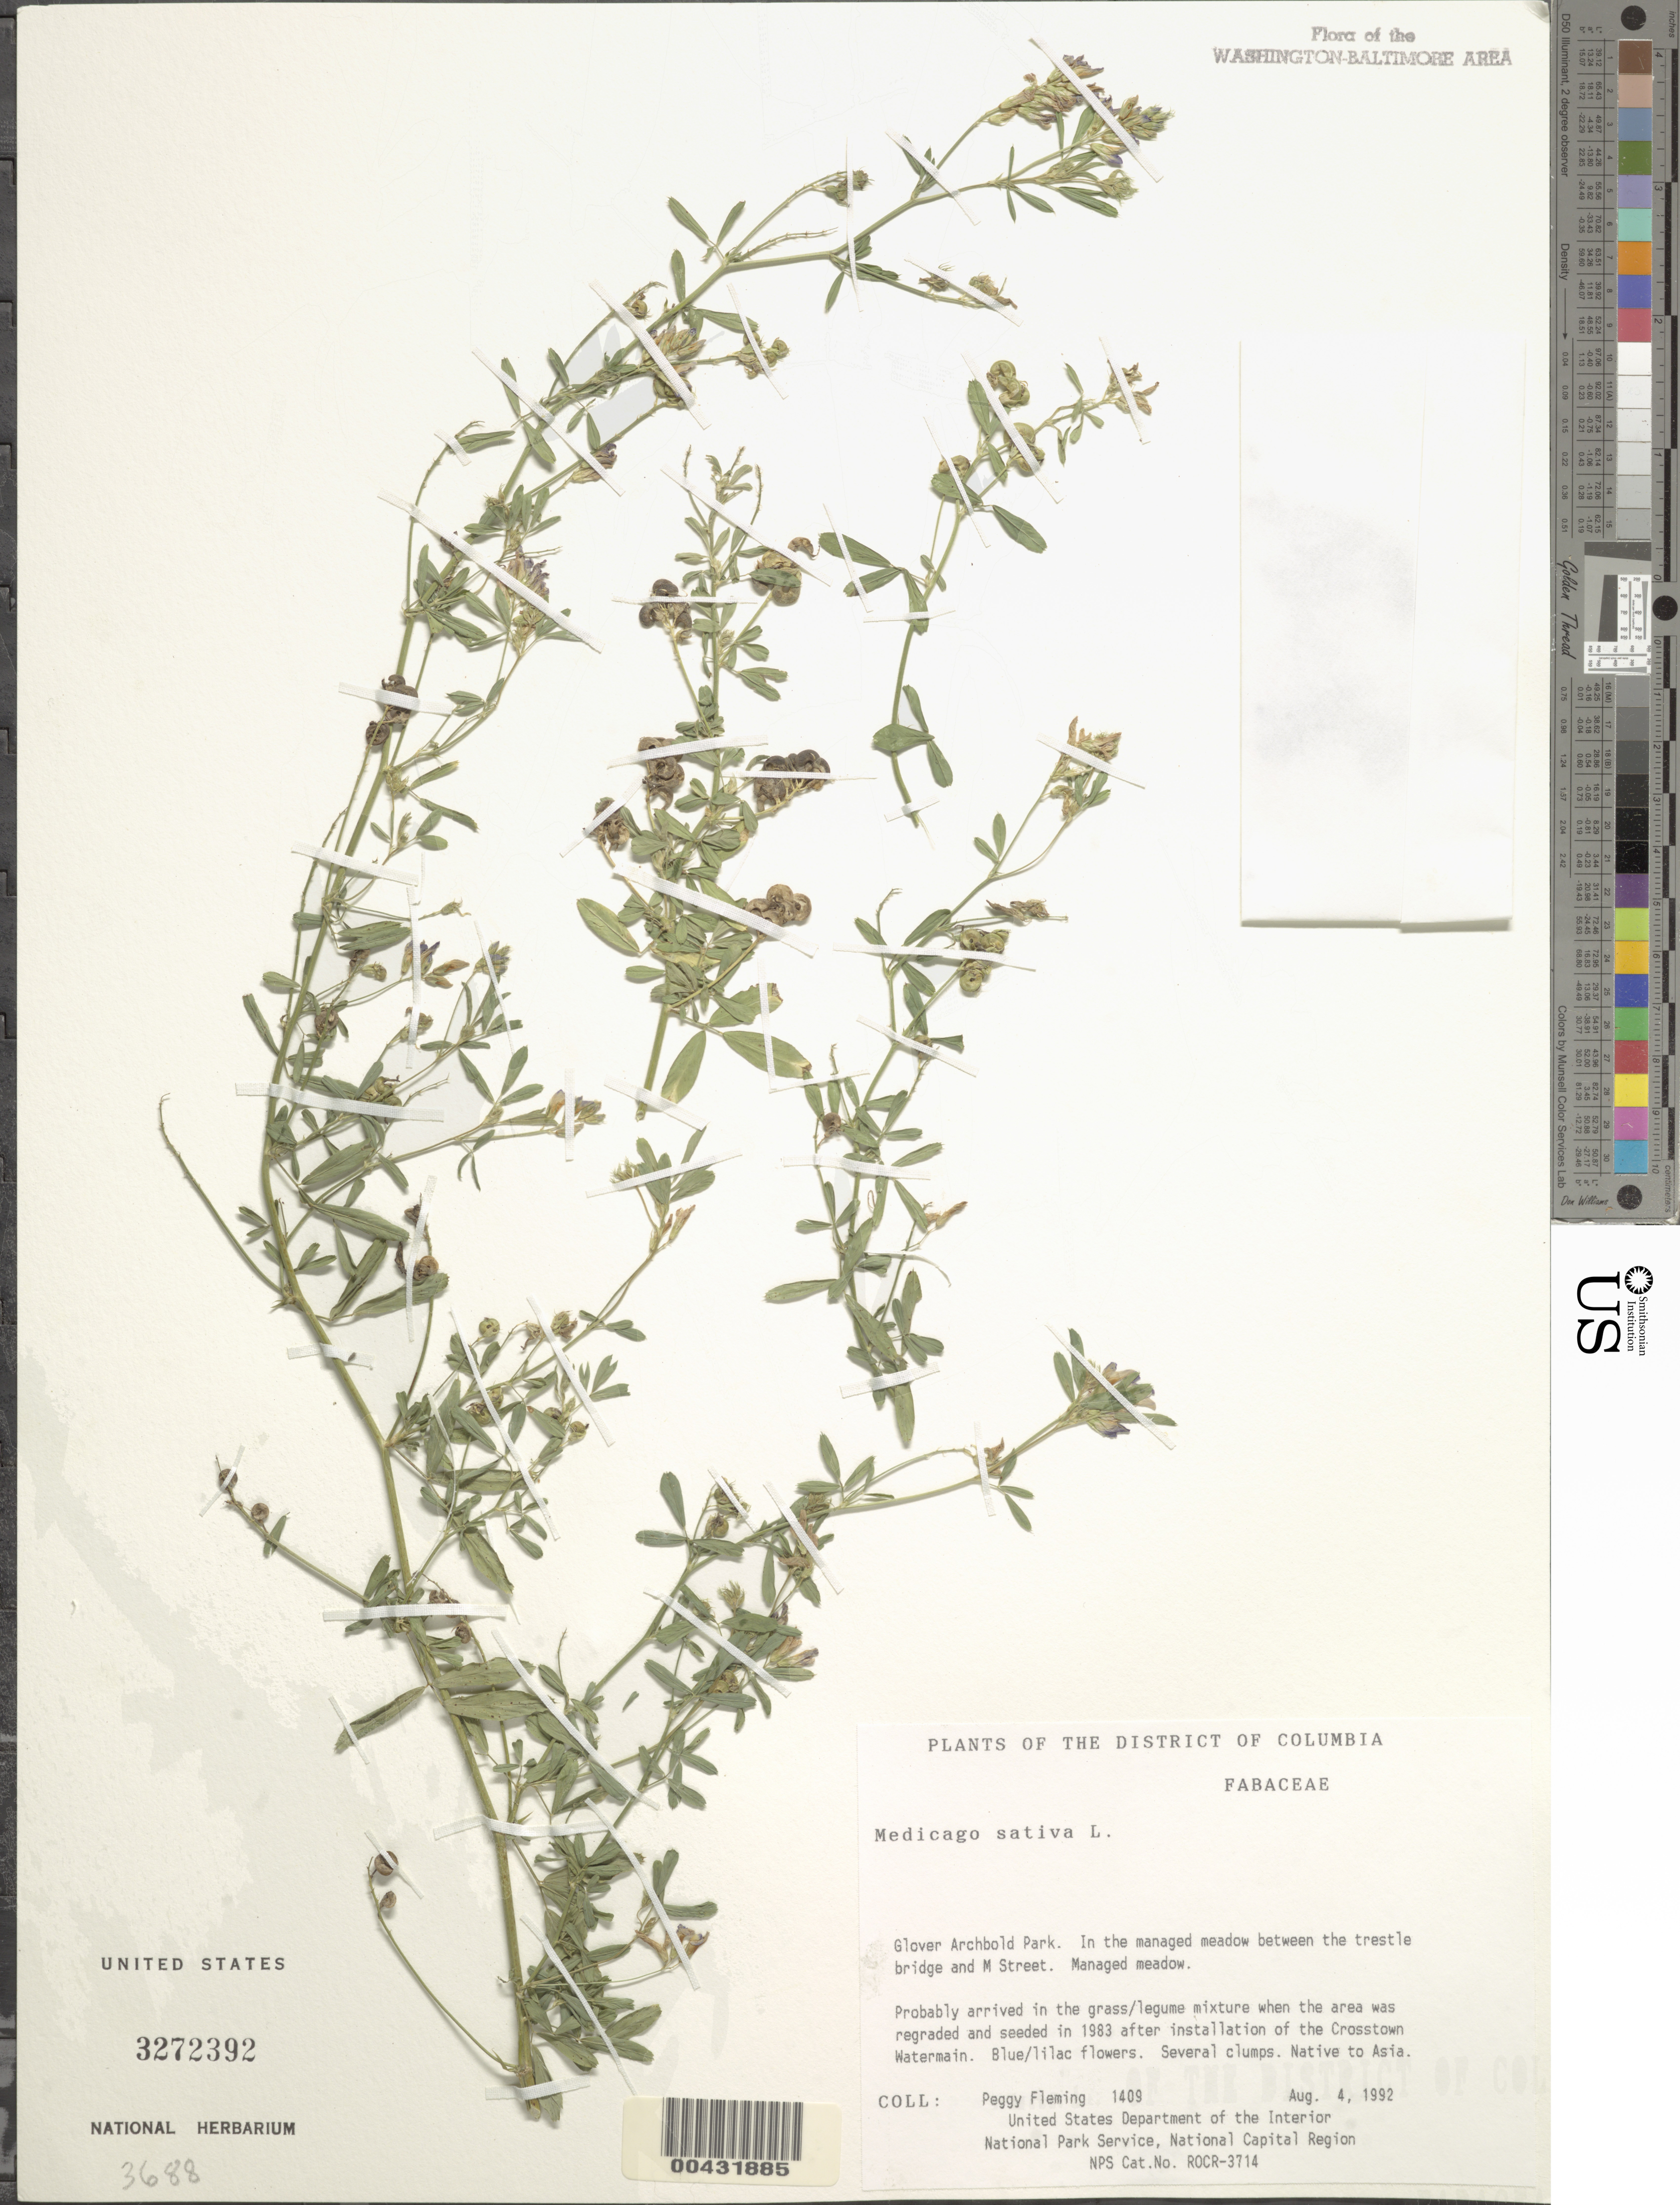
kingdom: Plantae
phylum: Tracheophyta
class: Magnoliopsida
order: Fabales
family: Fabaceae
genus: Medicago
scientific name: Medicago sativa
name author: L.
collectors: P. Fleming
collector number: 1409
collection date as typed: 04 Aug 1992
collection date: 1992-08-04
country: United States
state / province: District of Columbia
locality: Glover Archbold Park, between Trestle Bridge and M St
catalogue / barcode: US 3272392